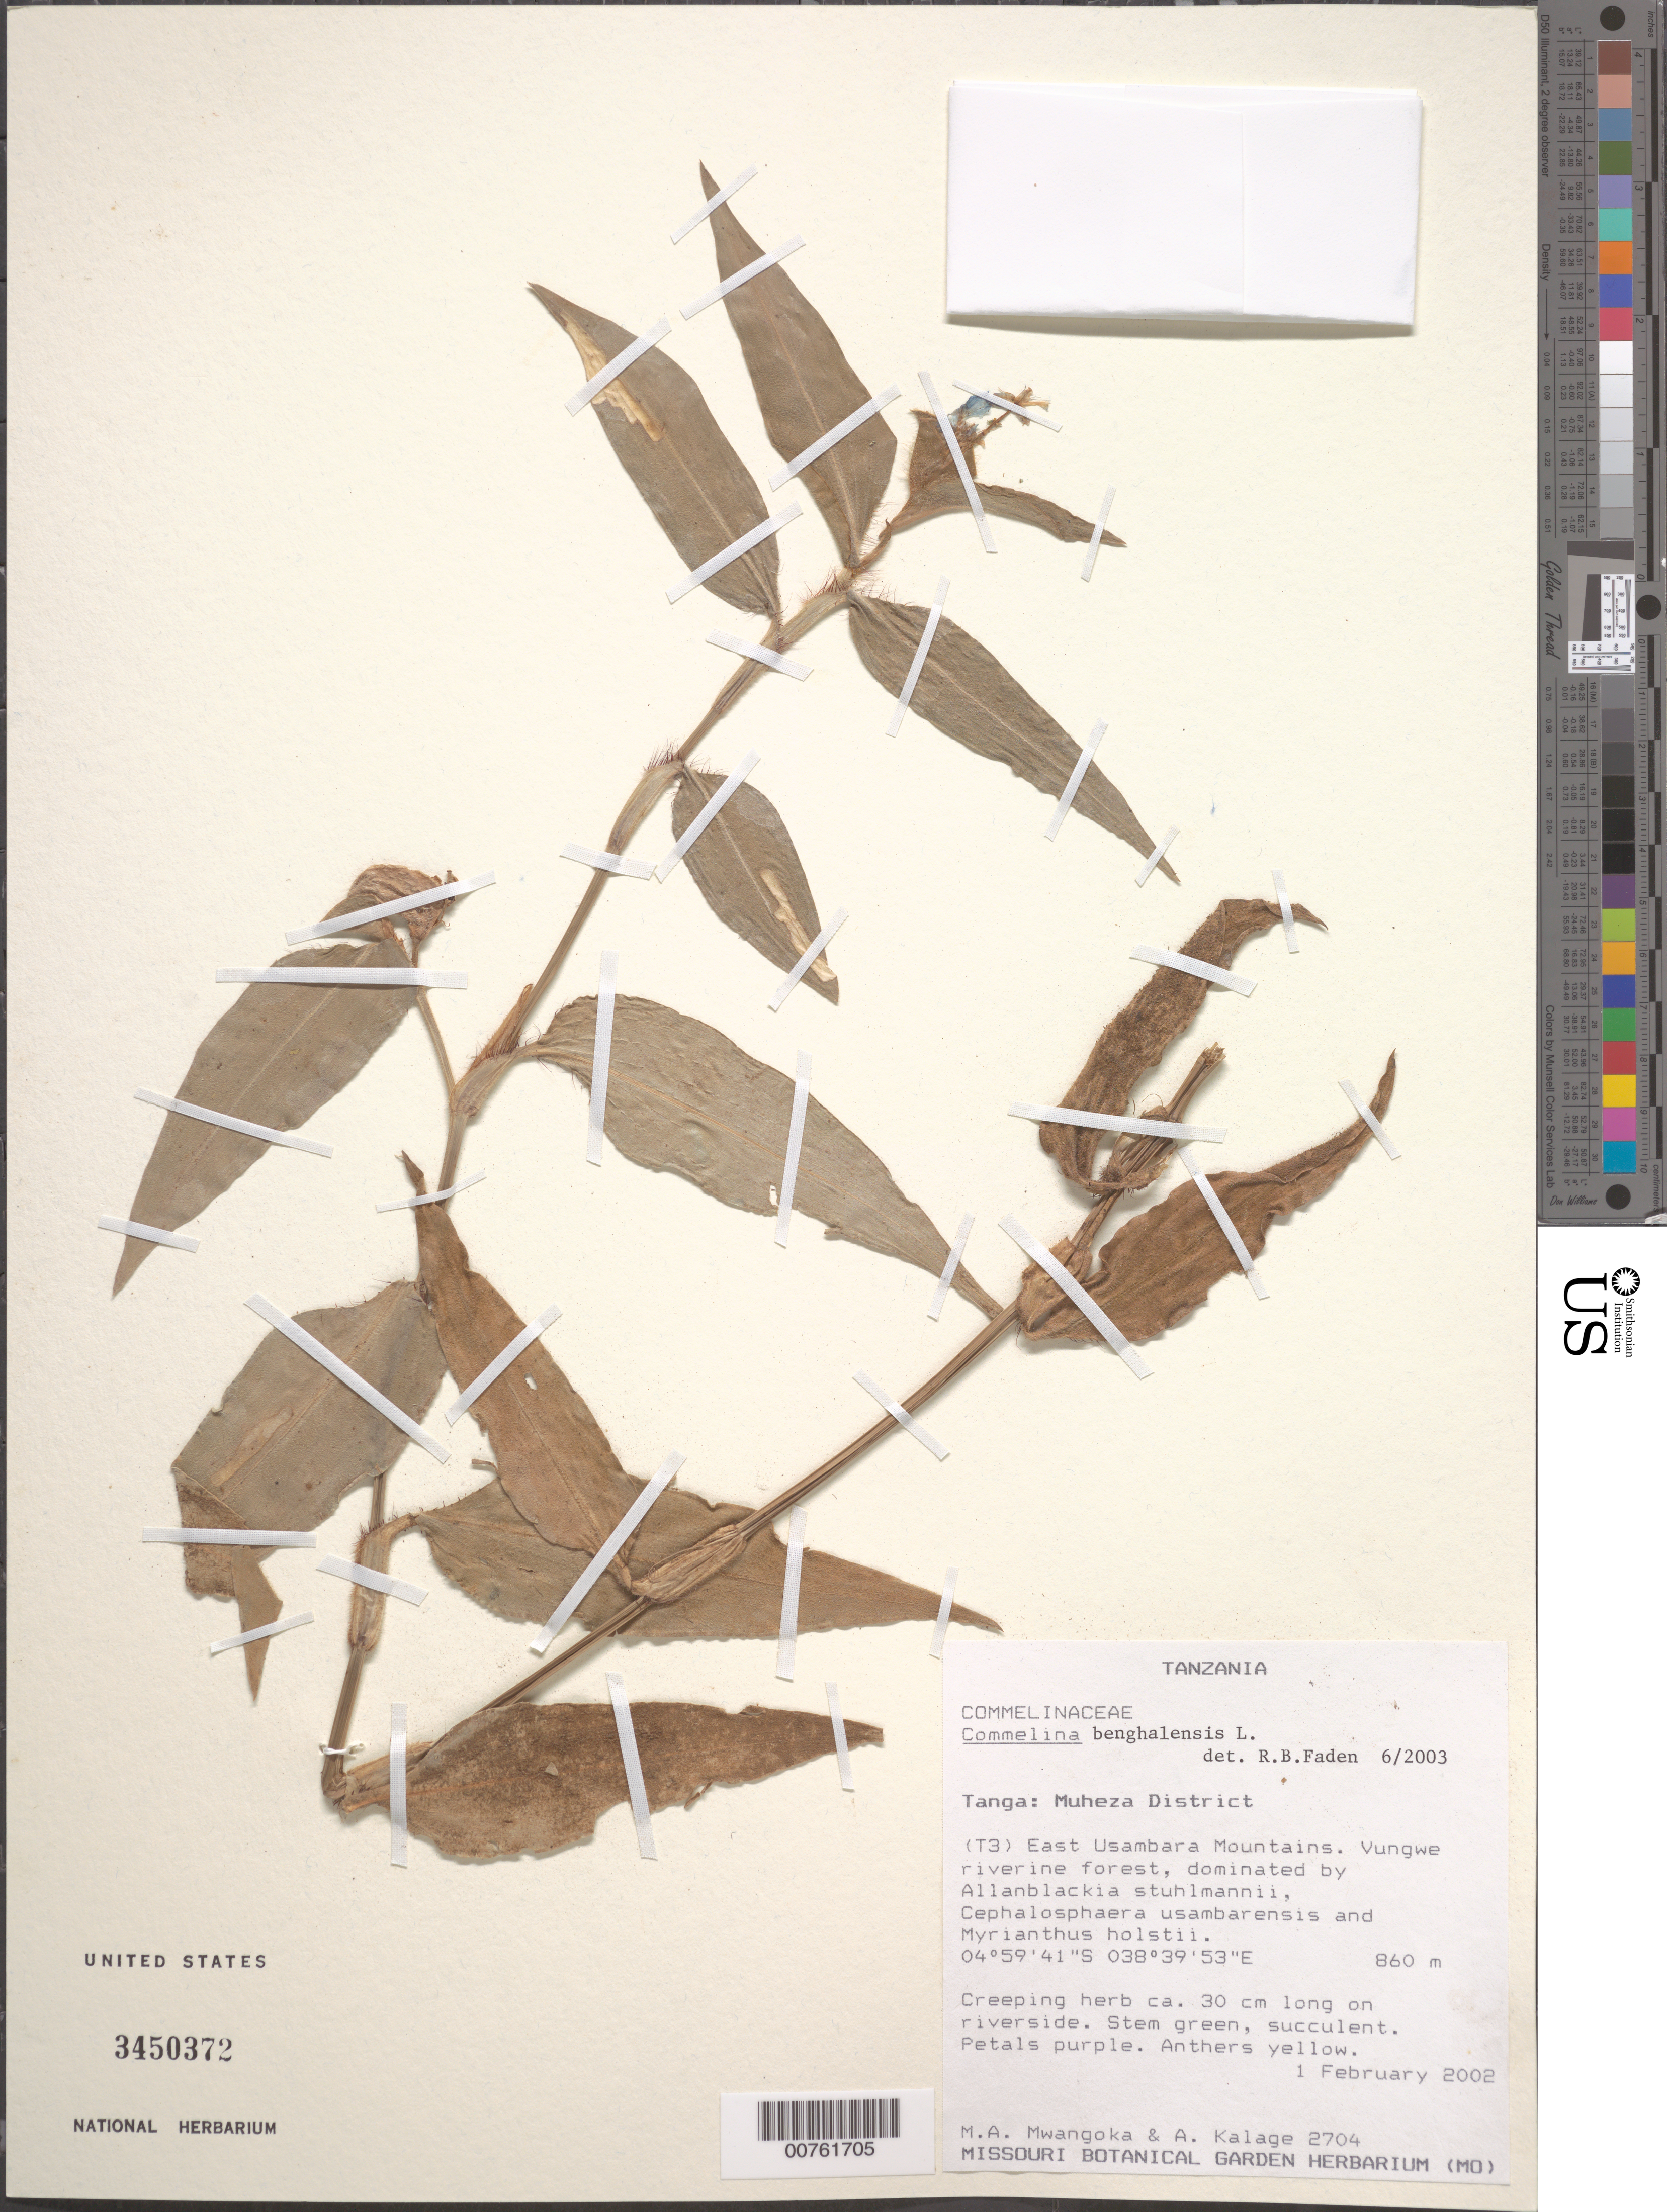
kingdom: Plantae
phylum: Tracheophyta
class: Liliopsida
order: Commelinales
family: Commelinaceae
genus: Commelina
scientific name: Commelina benghalensis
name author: L.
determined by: Faden, Robert B., (US), Smithsonian Institution - National Museum of Natural History (UNITED STATES)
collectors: M. A. Mwangoka & A. Kalage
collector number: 2704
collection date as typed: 1 Feb 2002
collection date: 2002-02-01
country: Tanzania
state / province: Tanga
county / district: Muheza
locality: T3. East Usambara Mountains.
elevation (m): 860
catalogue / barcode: US 3450372